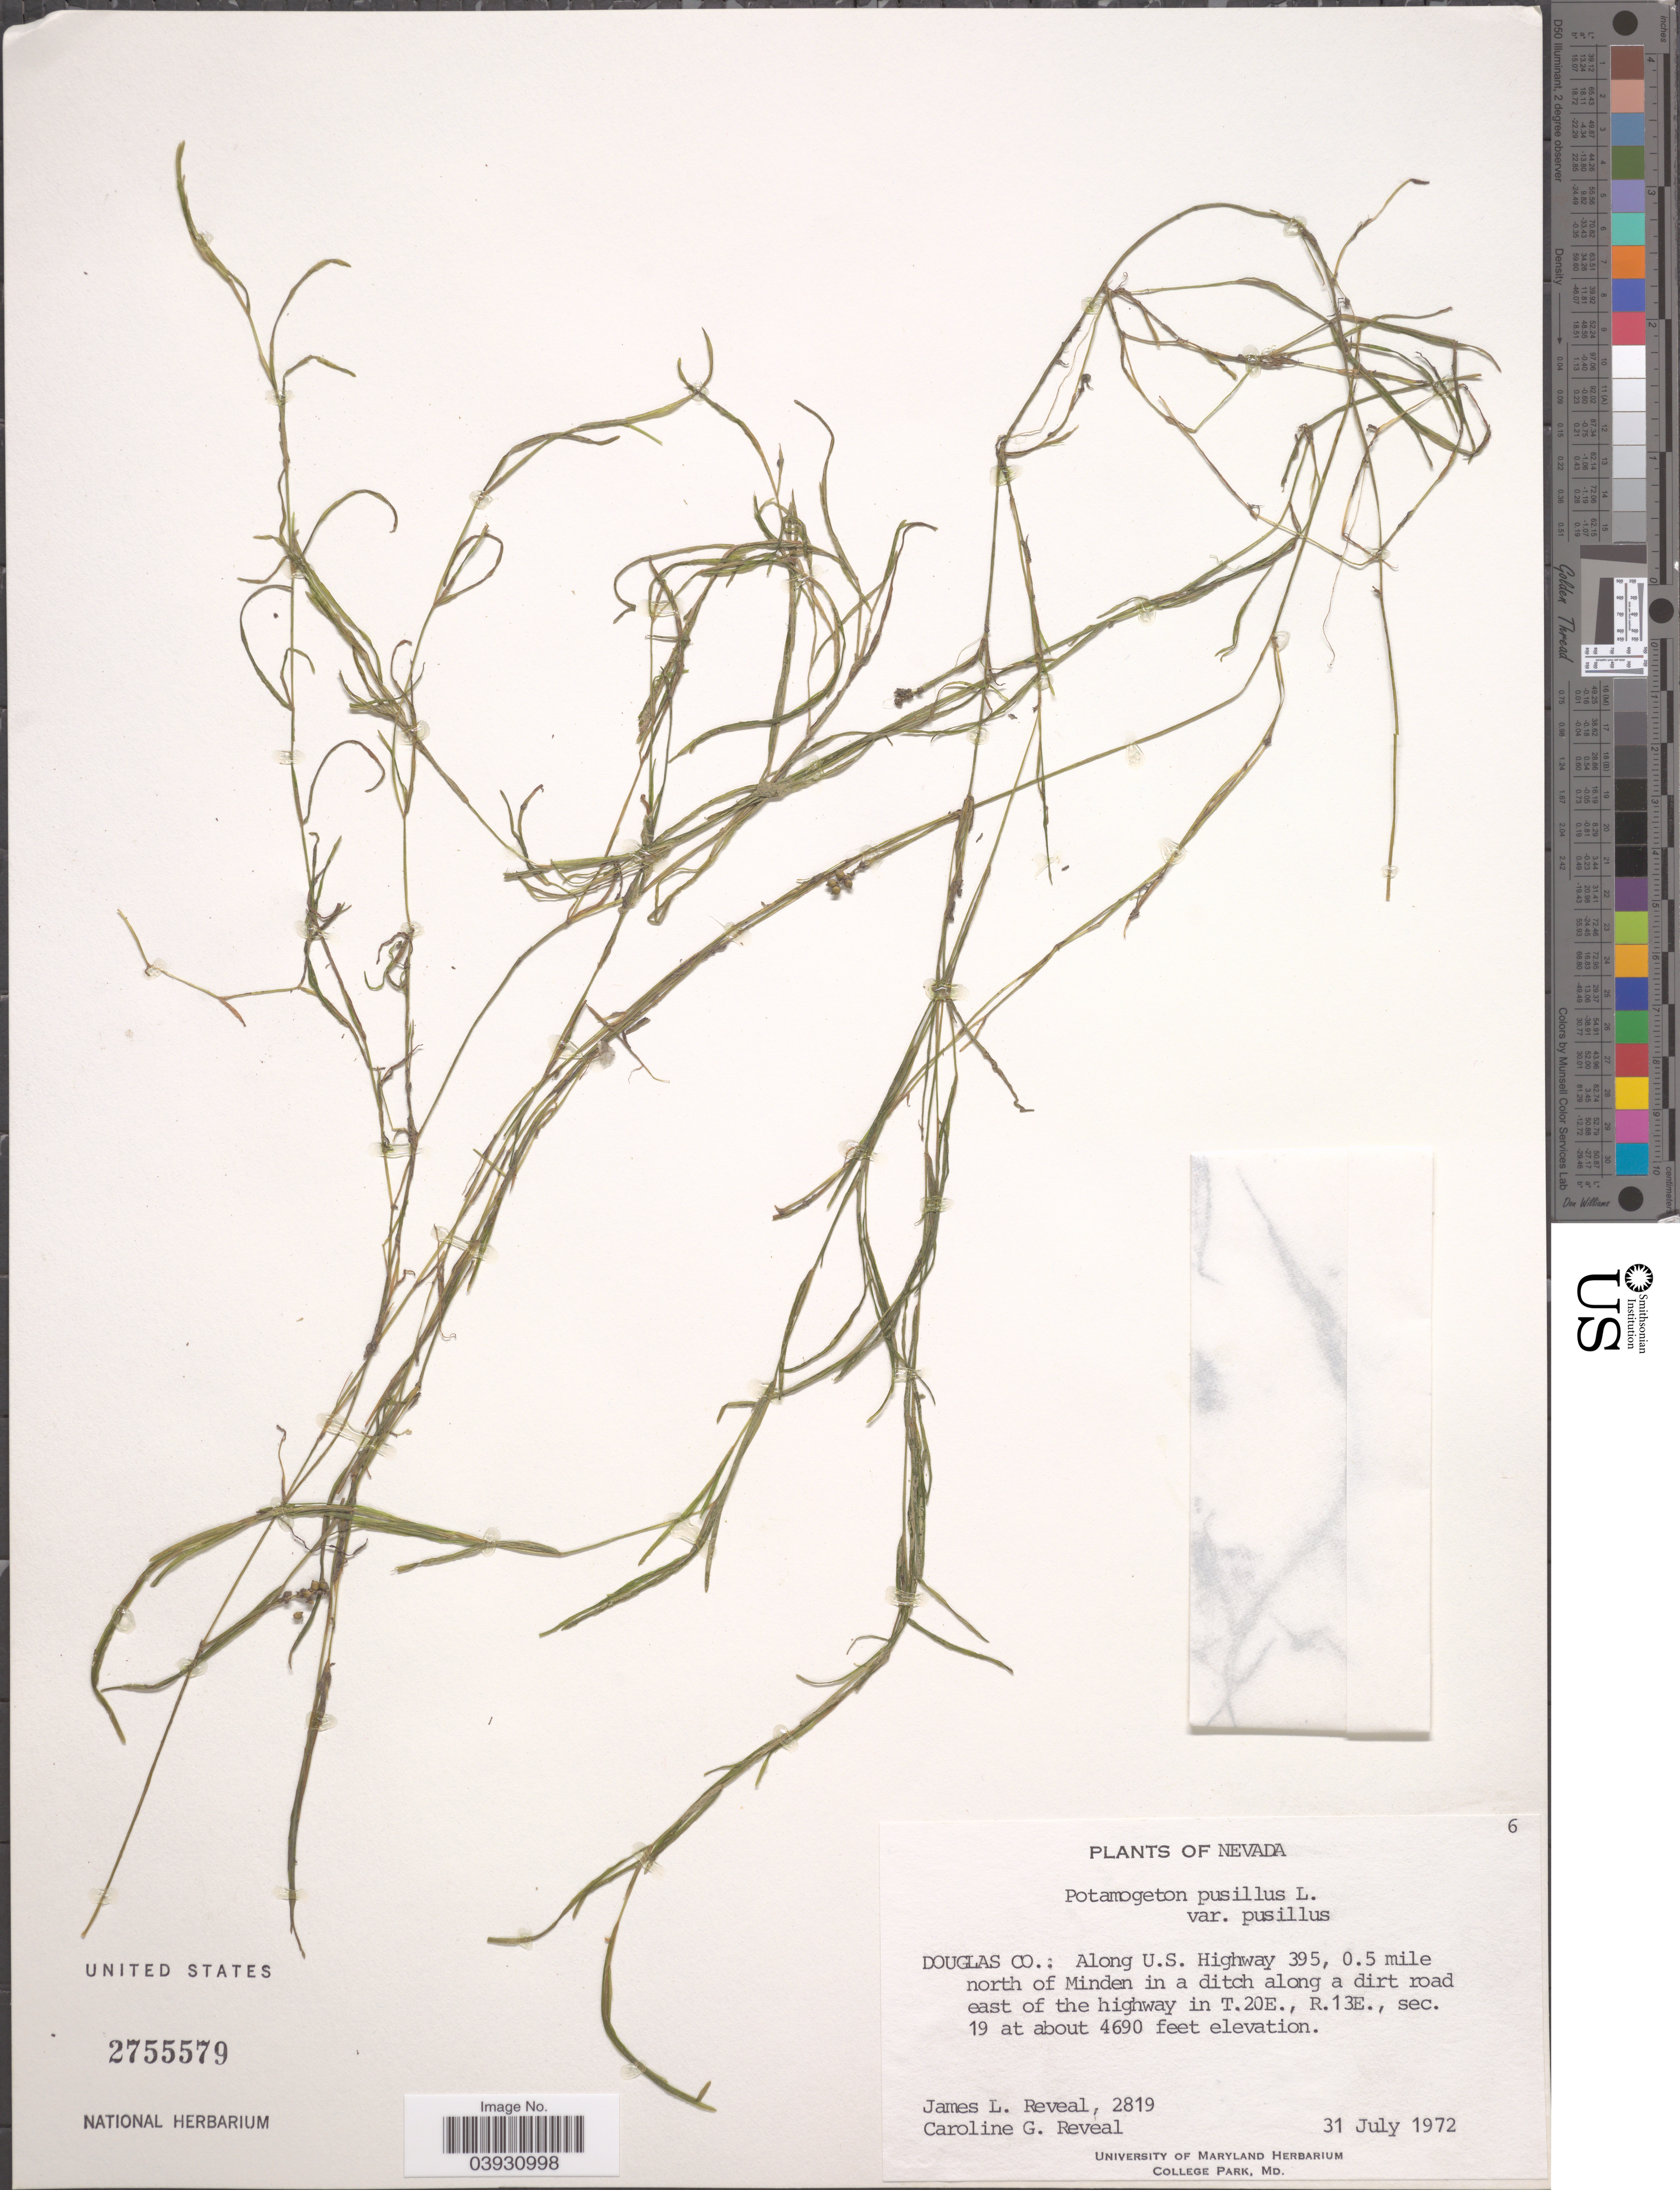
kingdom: Plantae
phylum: Tracheophyta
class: Liliopsida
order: Alismatales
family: Potamogetonaceae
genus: Potamogeton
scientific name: Potamogeton pusillus var. pusillus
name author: L.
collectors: J. L. Reveal & C. G. Reveal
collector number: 2819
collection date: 1972-07-31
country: United States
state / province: Nevada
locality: Douglas Co.: Along U.S. Highway 395, 0.5 mile north of Minden in a ditch along a dirt road east of the highway in T.20E., R.13E., sec. 19.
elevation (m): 1430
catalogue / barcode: US 2755579